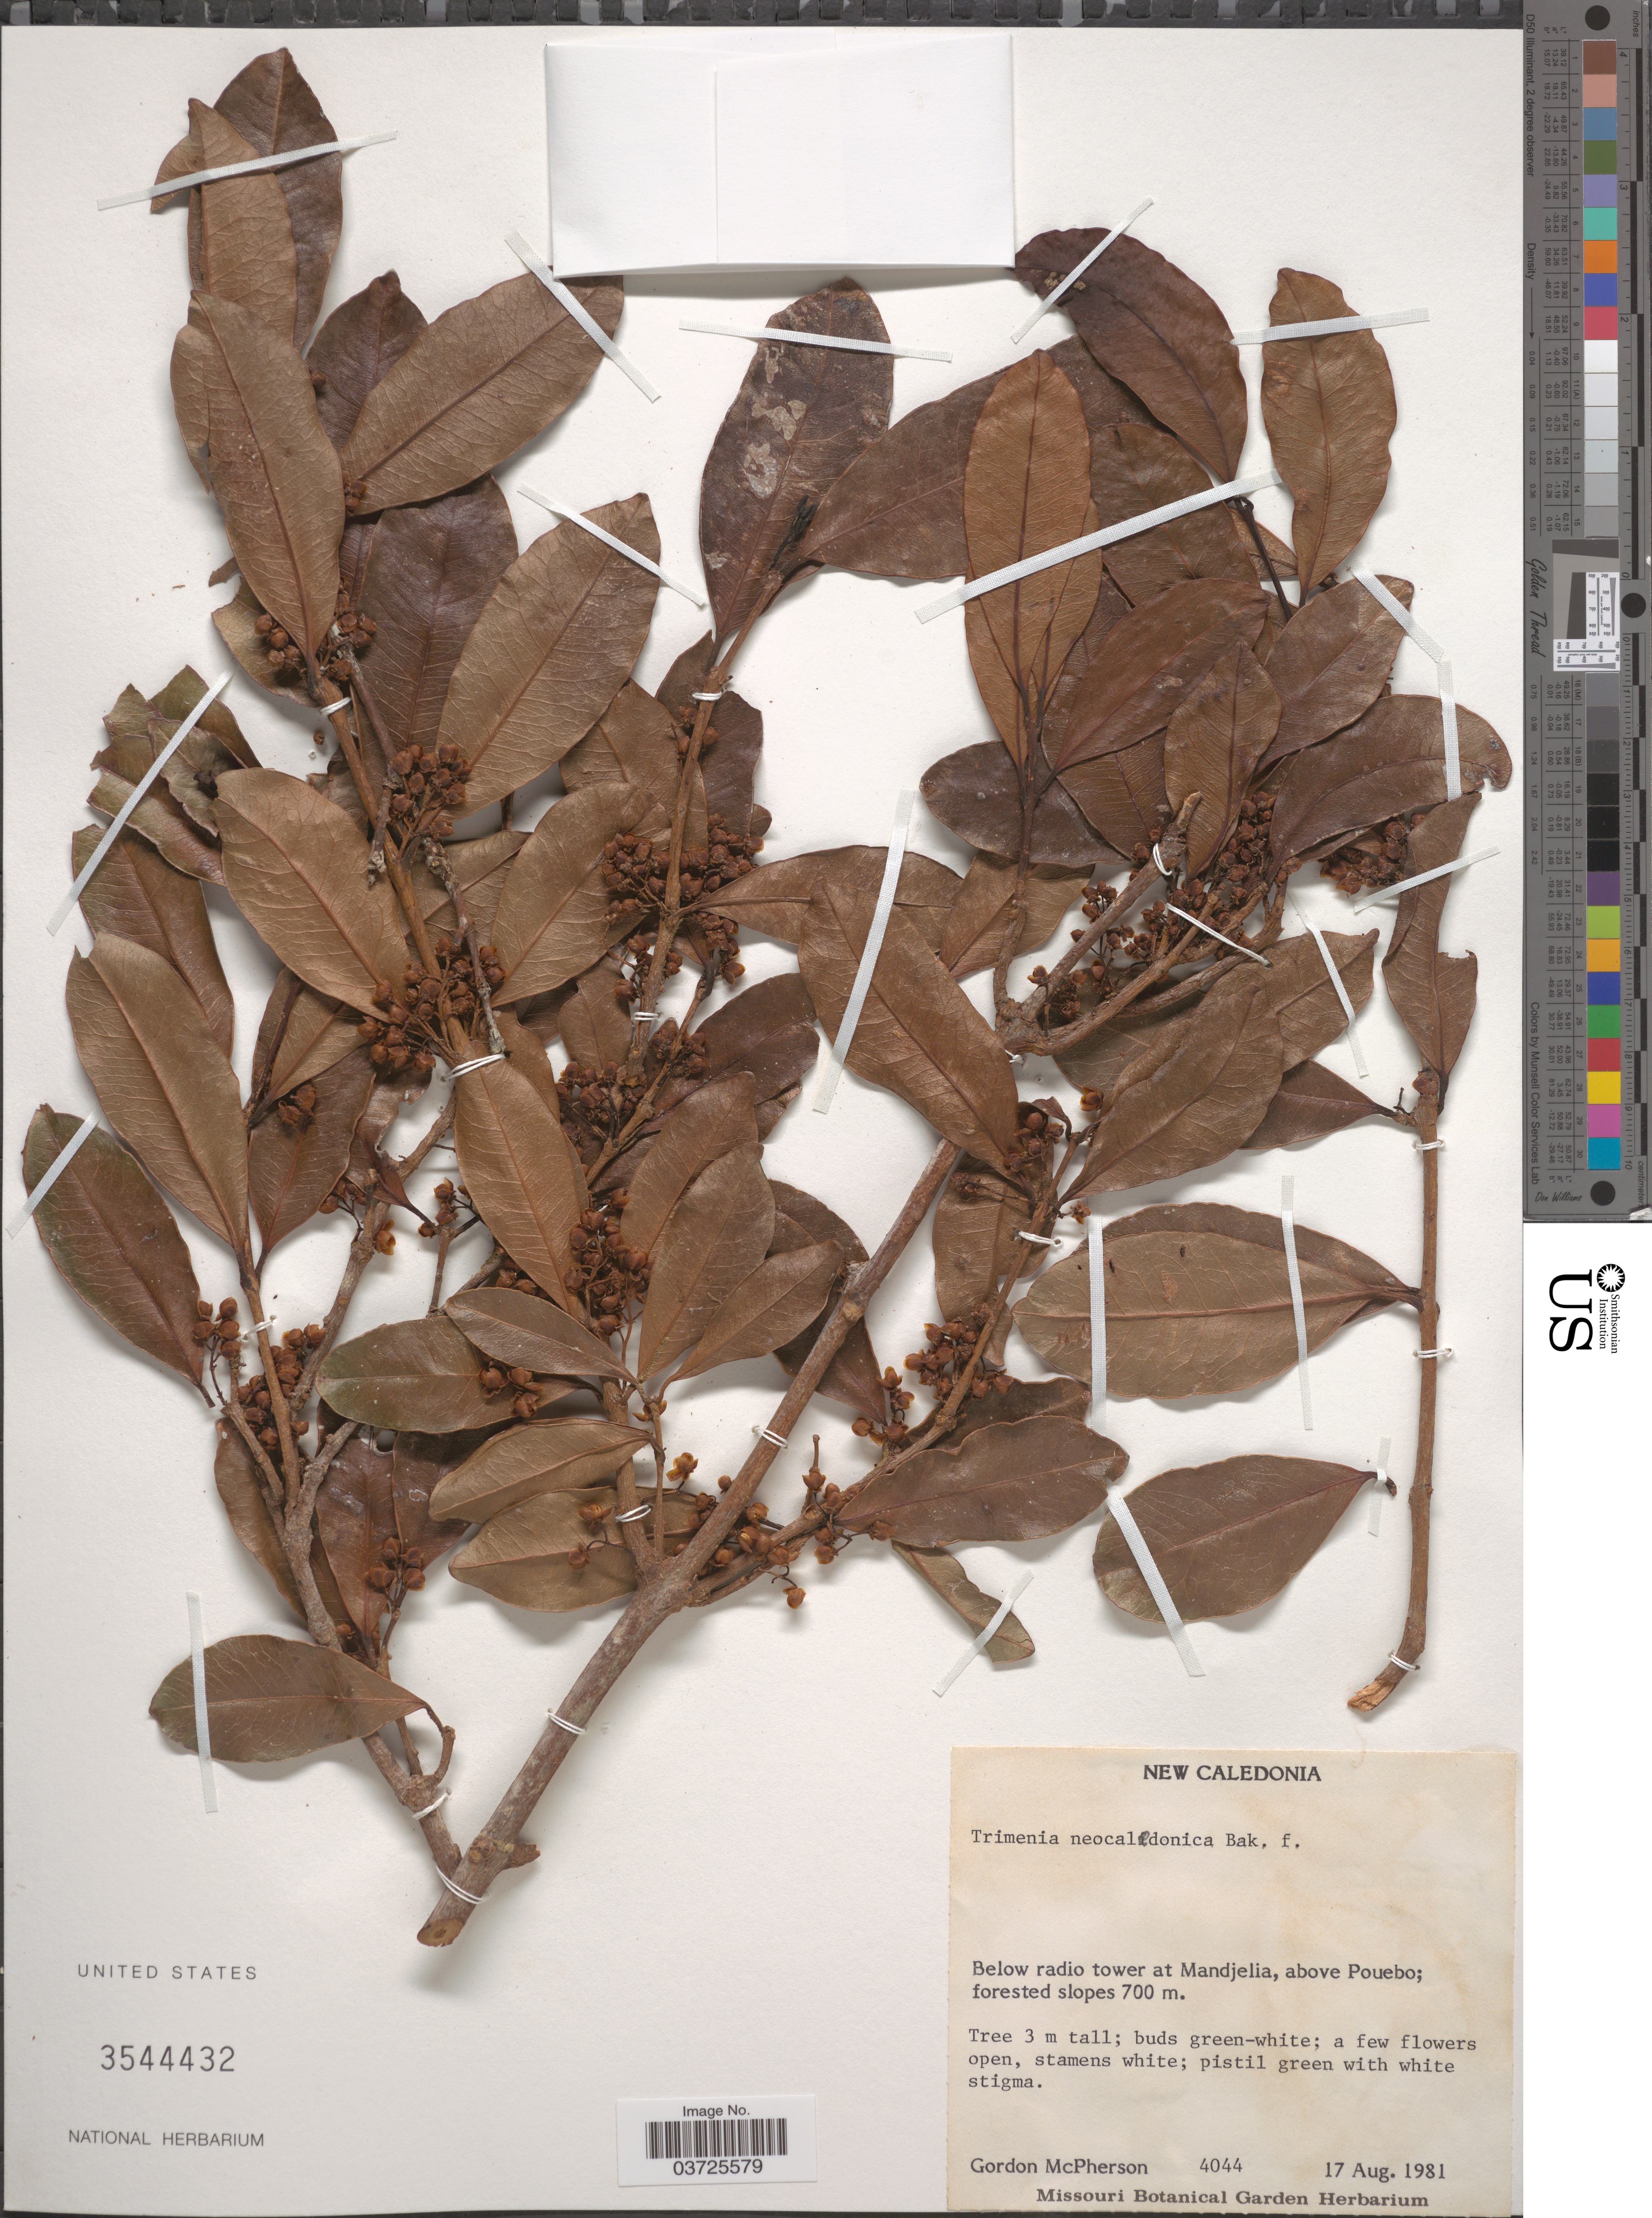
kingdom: Plantae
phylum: Tracheophyta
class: Magnoliopsida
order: Austrobaileyales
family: Trimeniaceae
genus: Trimenia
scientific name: Trimenia neocaledonica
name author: Baker f.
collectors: G. McPherson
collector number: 4044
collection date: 1981-08-17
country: New Caledonia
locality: Below radio tower at Mandjelia, above Pouebo.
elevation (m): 700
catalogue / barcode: US 3544432